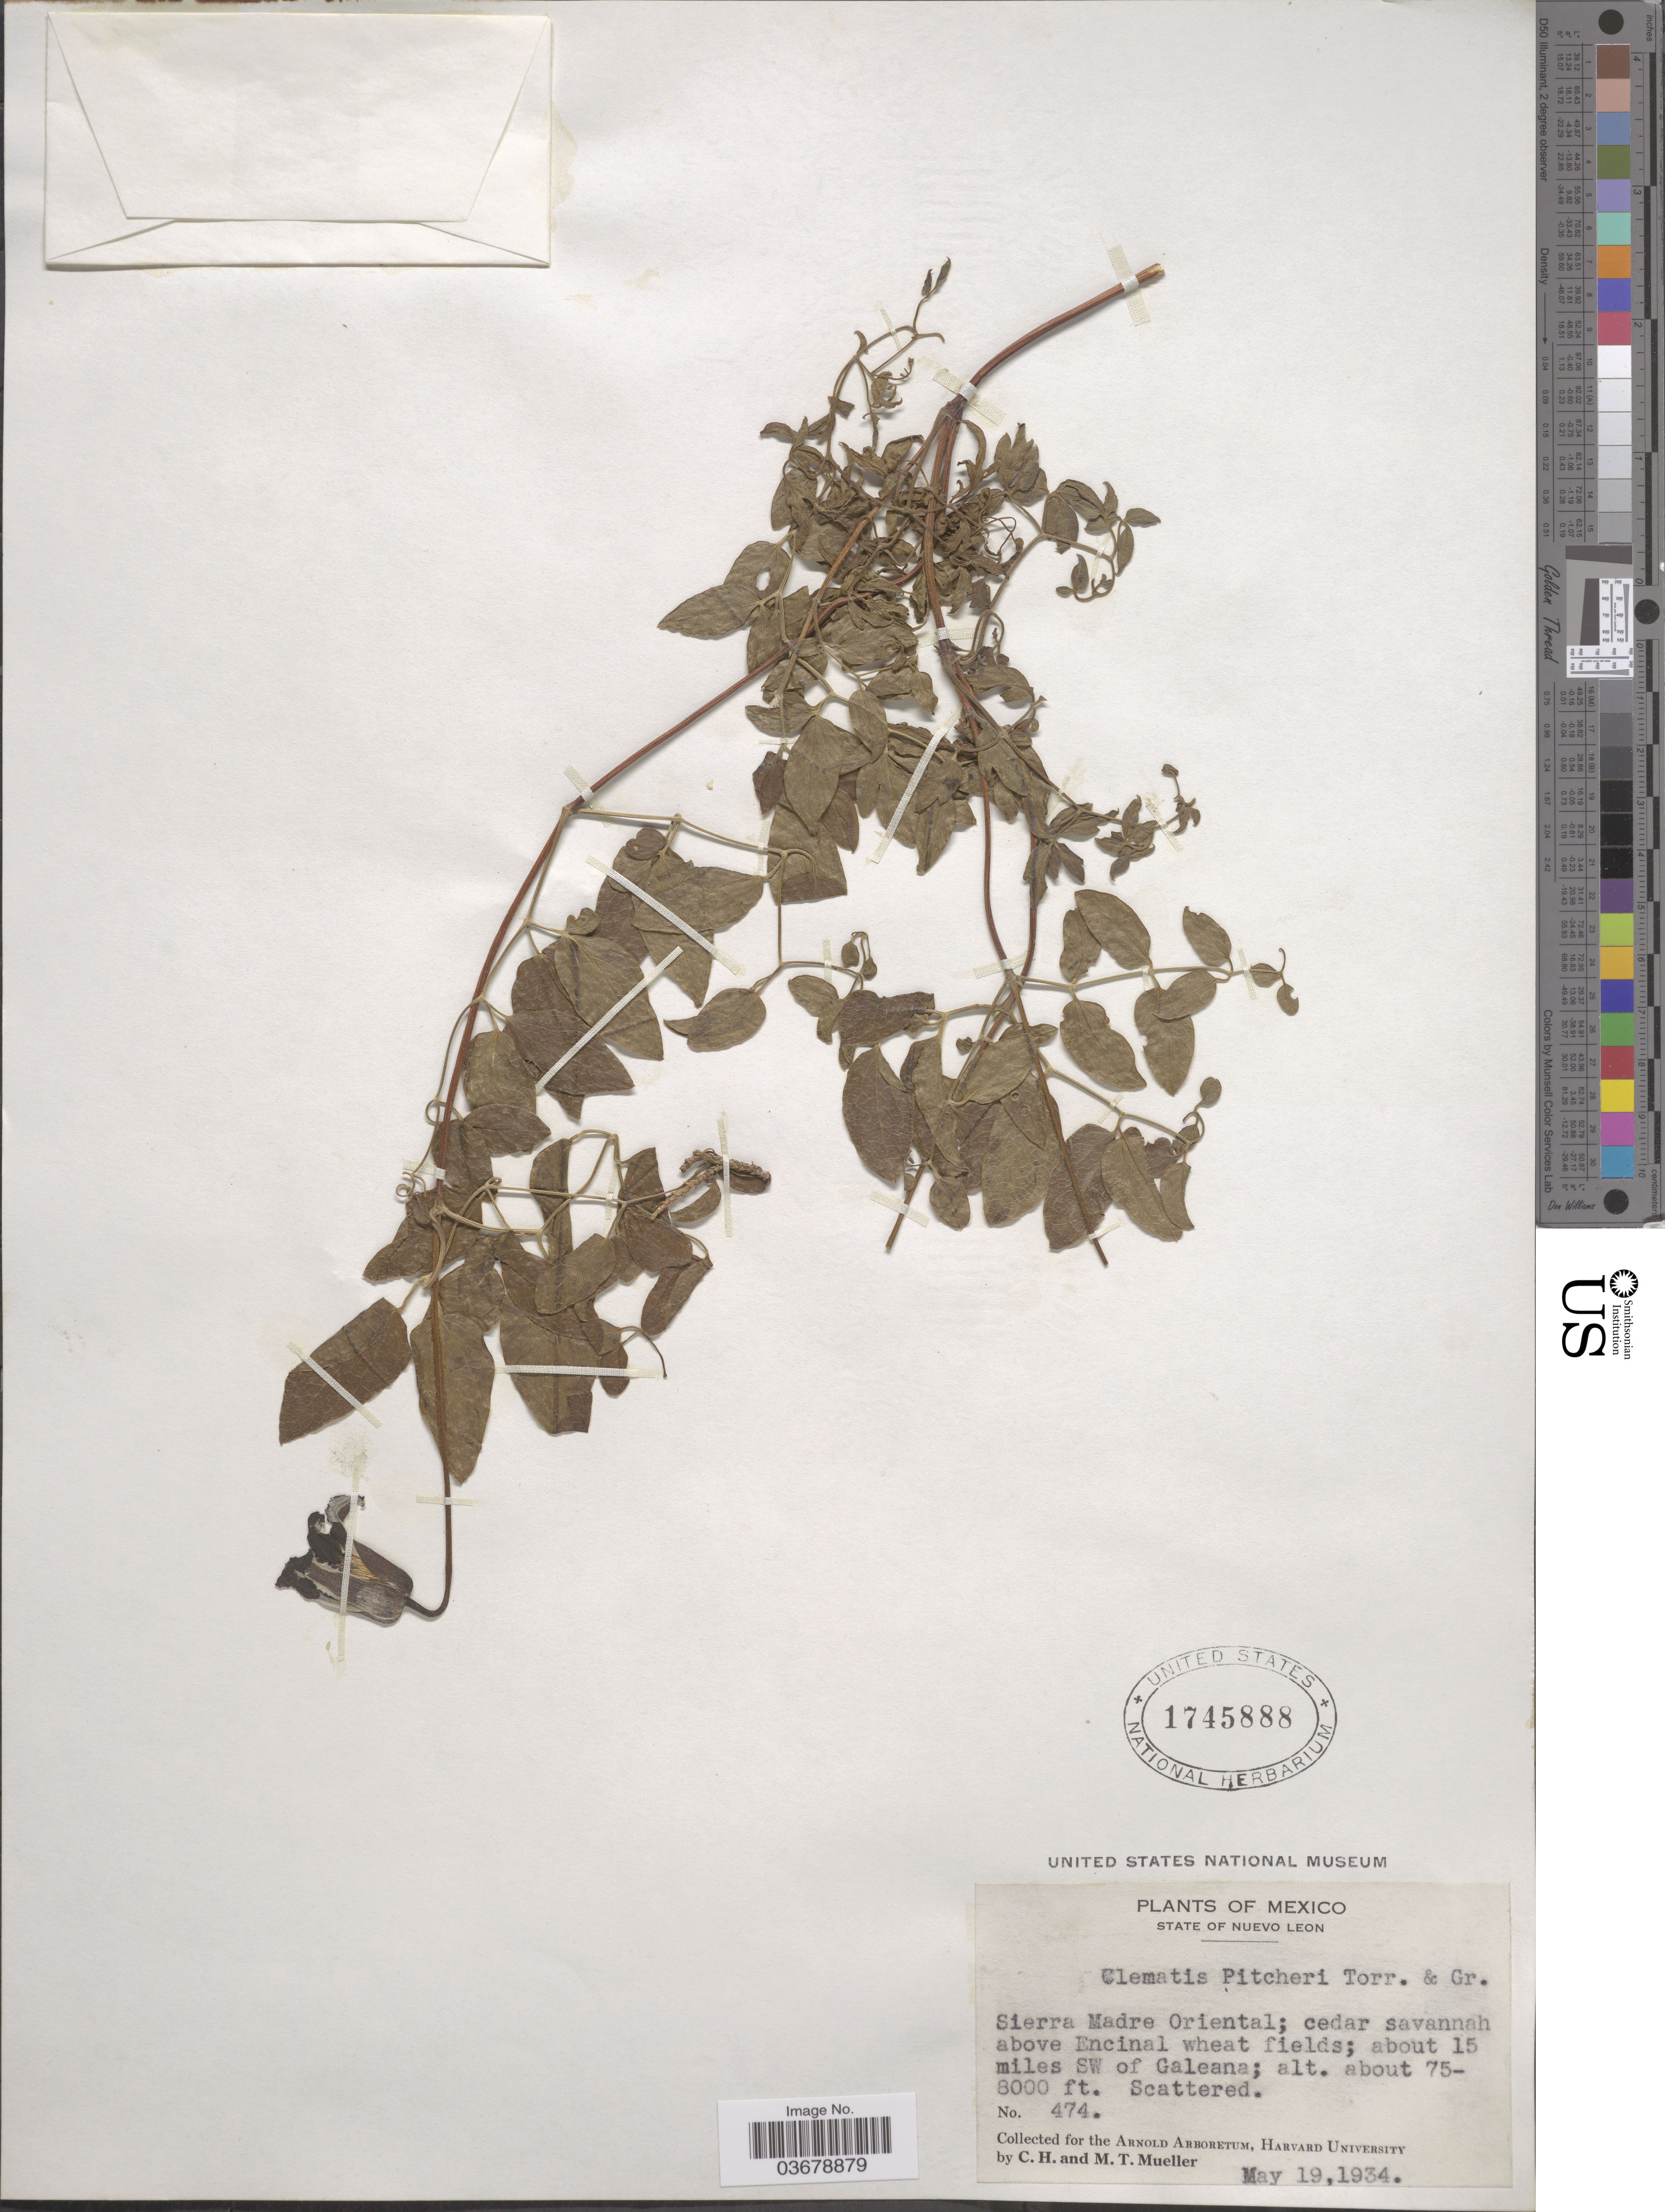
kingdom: Plantae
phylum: Tracheophyta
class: Magnoliopsida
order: Ranunculales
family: Ranunculaceae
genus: Clematis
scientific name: Clematis pitcheri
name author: Torr. & A. Gray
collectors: C. H. Mueller & M. Mueller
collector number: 474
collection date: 1934-05-19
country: Mexico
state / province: Nuevo León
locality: Sierra Madre Oriental; cedar savannah above Encinal wheat fields; about 15 miles SW of Galeana.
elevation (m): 2286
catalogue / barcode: US 1745888